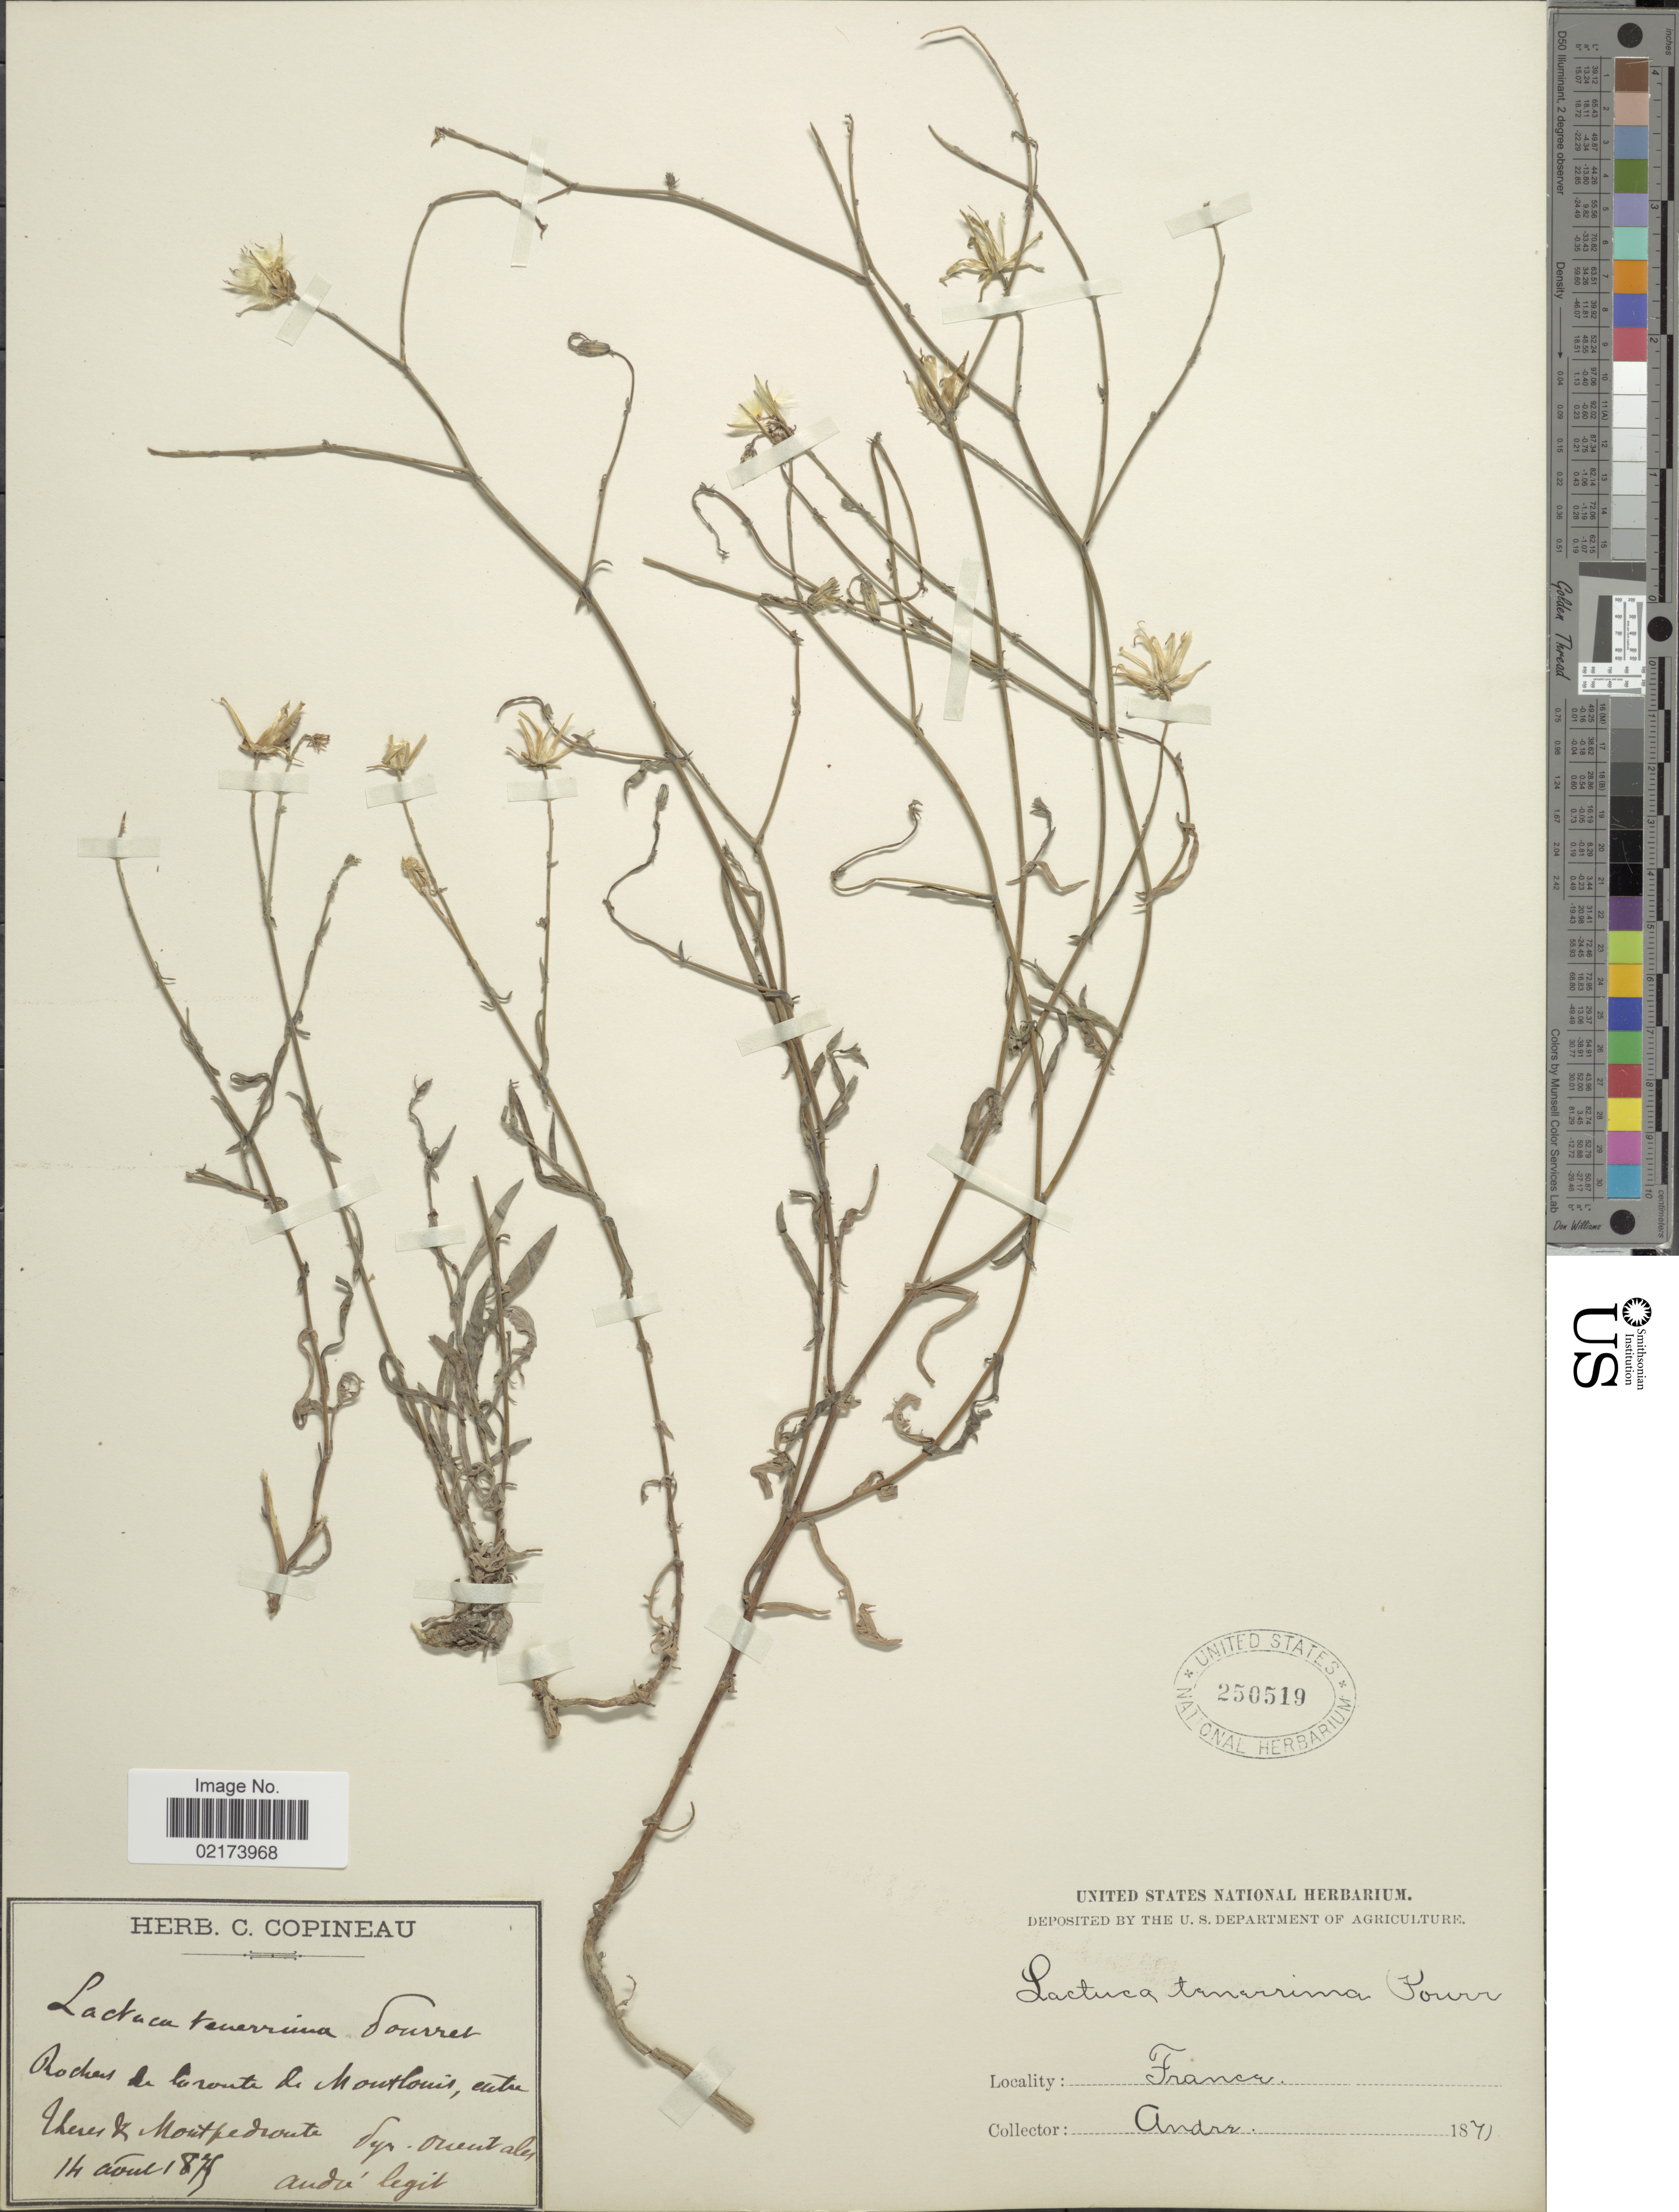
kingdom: Plantae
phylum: Tracheophyta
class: Magnoliopsida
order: Asterales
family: Asteraceae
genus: Lactuca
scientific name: Lactuca tenerrima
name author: Pourr.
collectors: André, --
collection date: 1875-08-14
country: France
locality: Rochers de la route de Montlouis, entre Iheres & Montpedroute, Syr. orientales [interpreted]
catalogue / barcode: US 250519